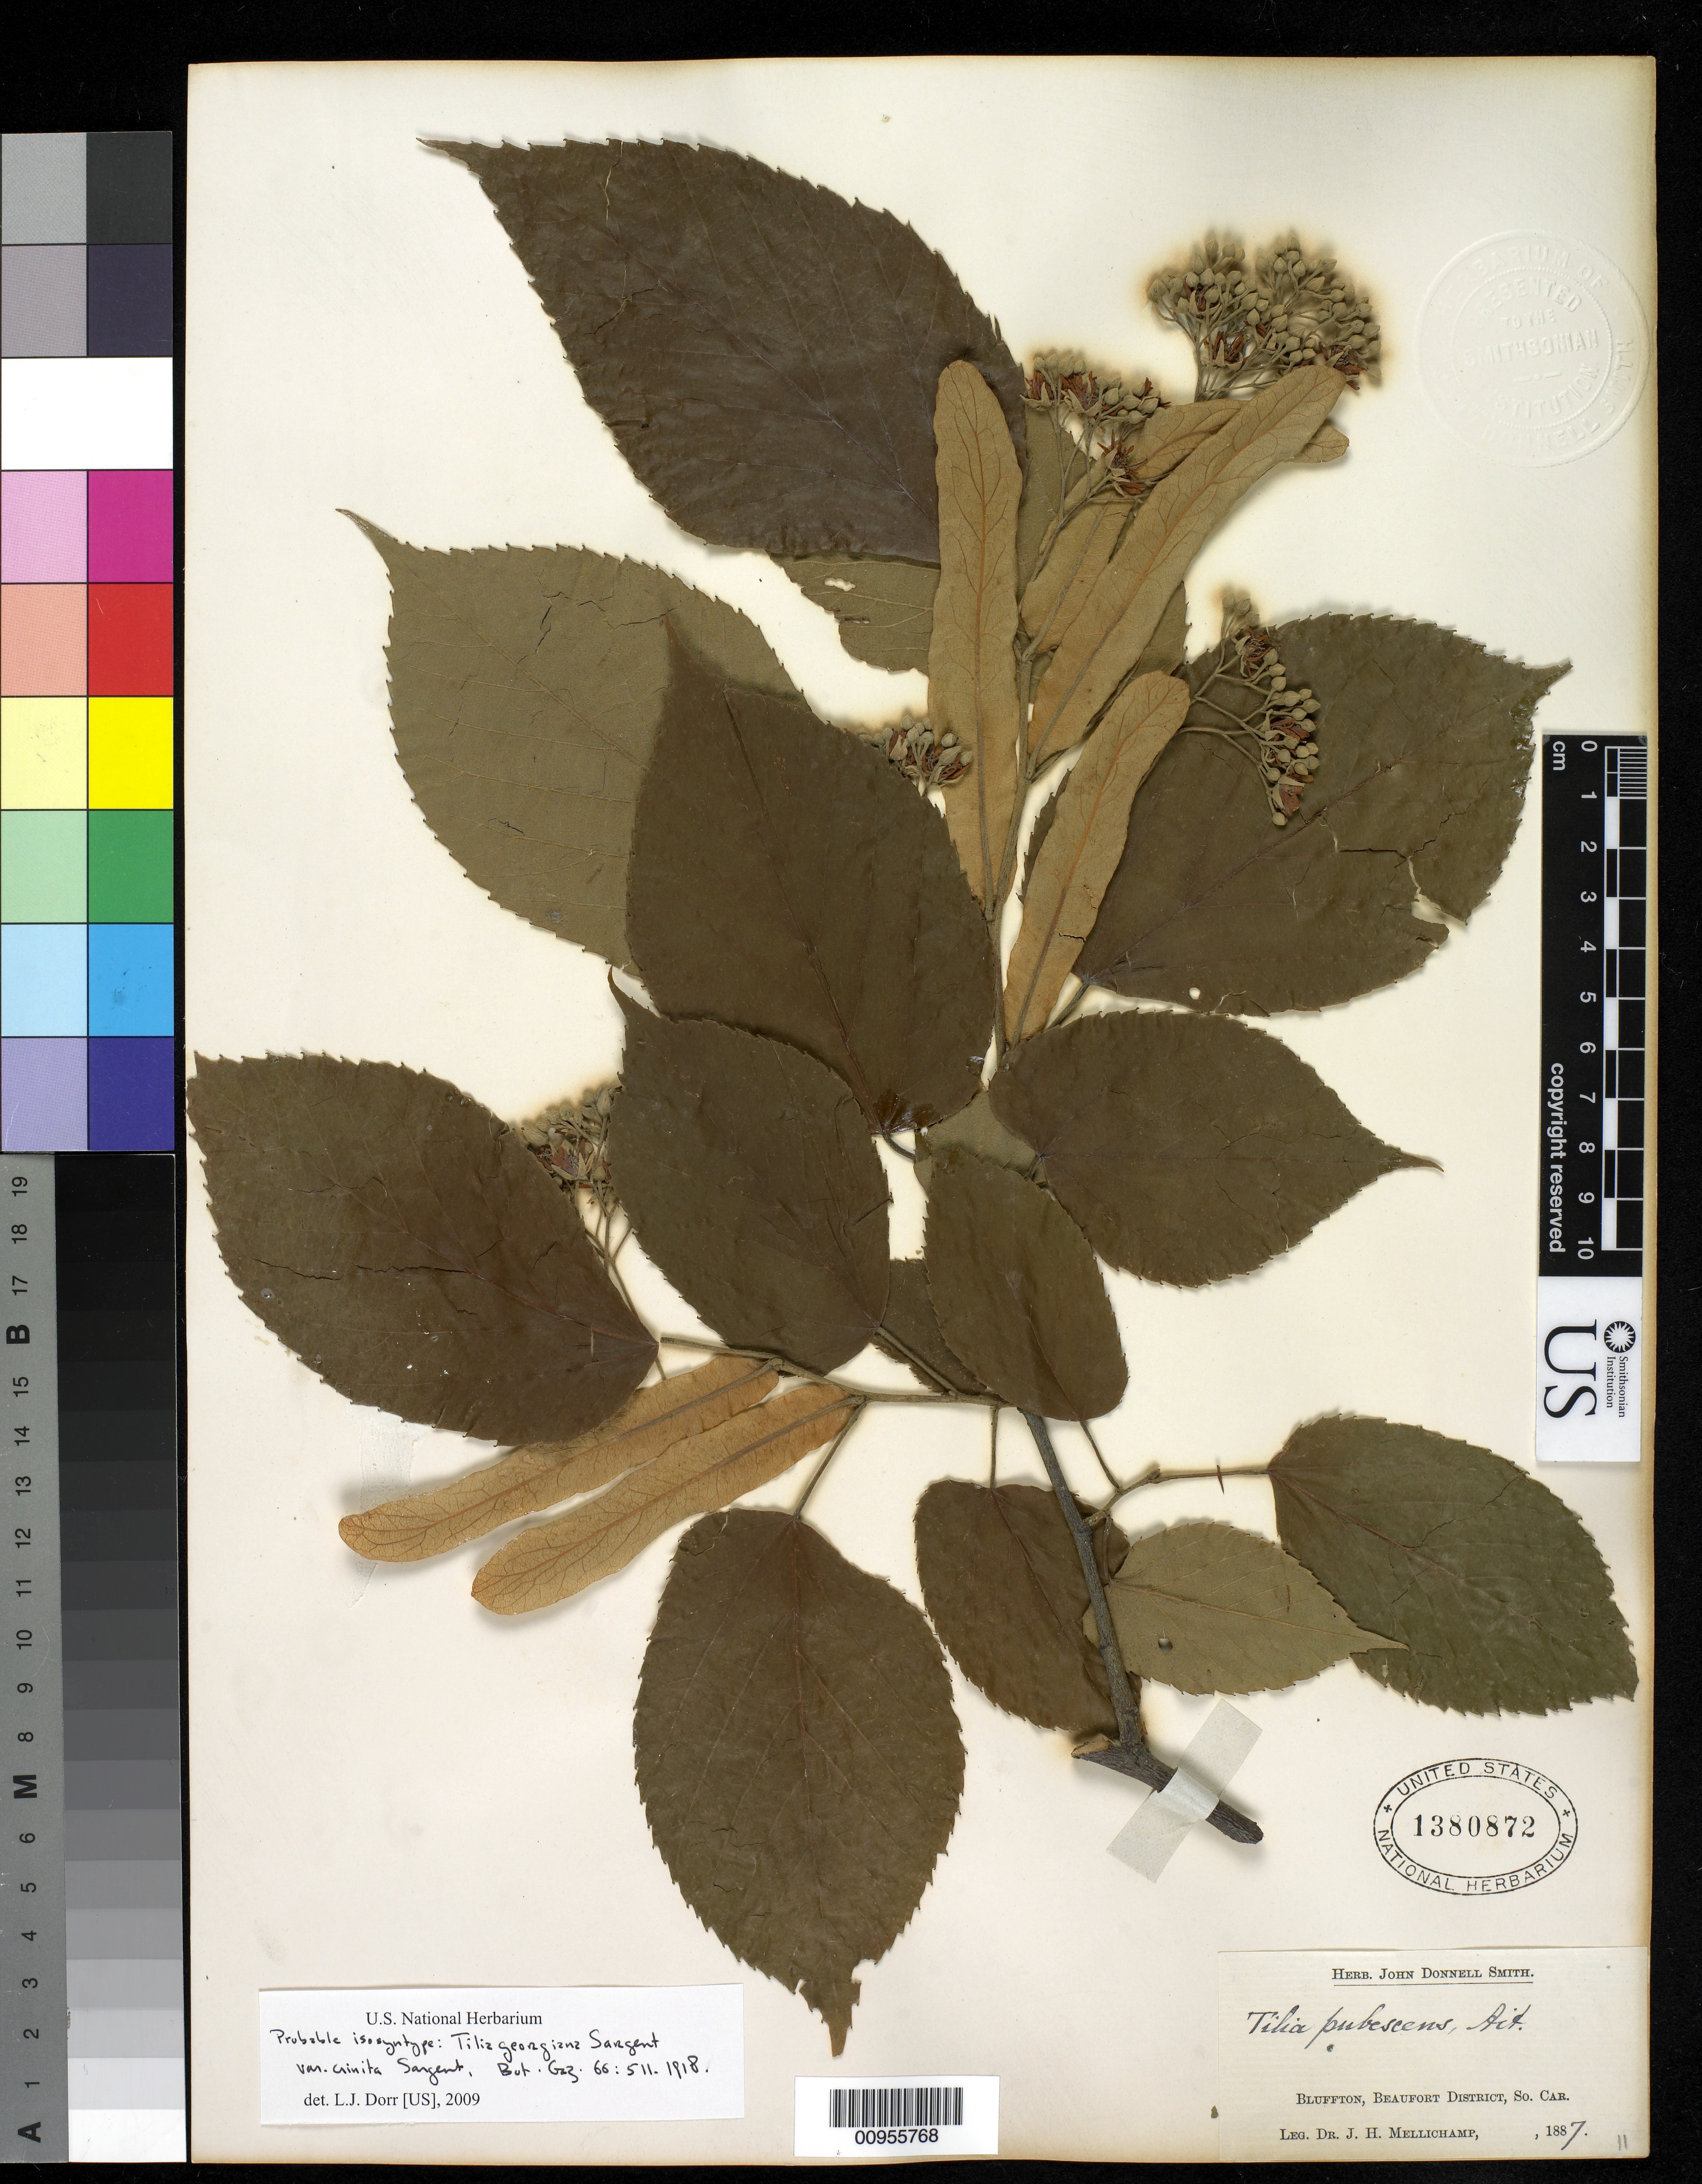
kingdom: Plantae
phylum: Tracheophyta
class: Magnoliopsida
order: Malvales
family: Malvaceae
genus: Tilia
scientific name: Tilia georgiana var. crinita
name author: Sarg.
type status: Possible Syntype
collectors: J. H. Mellichamp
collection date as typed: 1887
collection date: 1887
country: United States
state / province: South Carolina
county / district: Beaufort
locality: Bluffton, Beaufort District, So. Car.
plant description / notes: Specimen ex John Donnell Smith herbarium.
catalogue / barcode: US 1380872